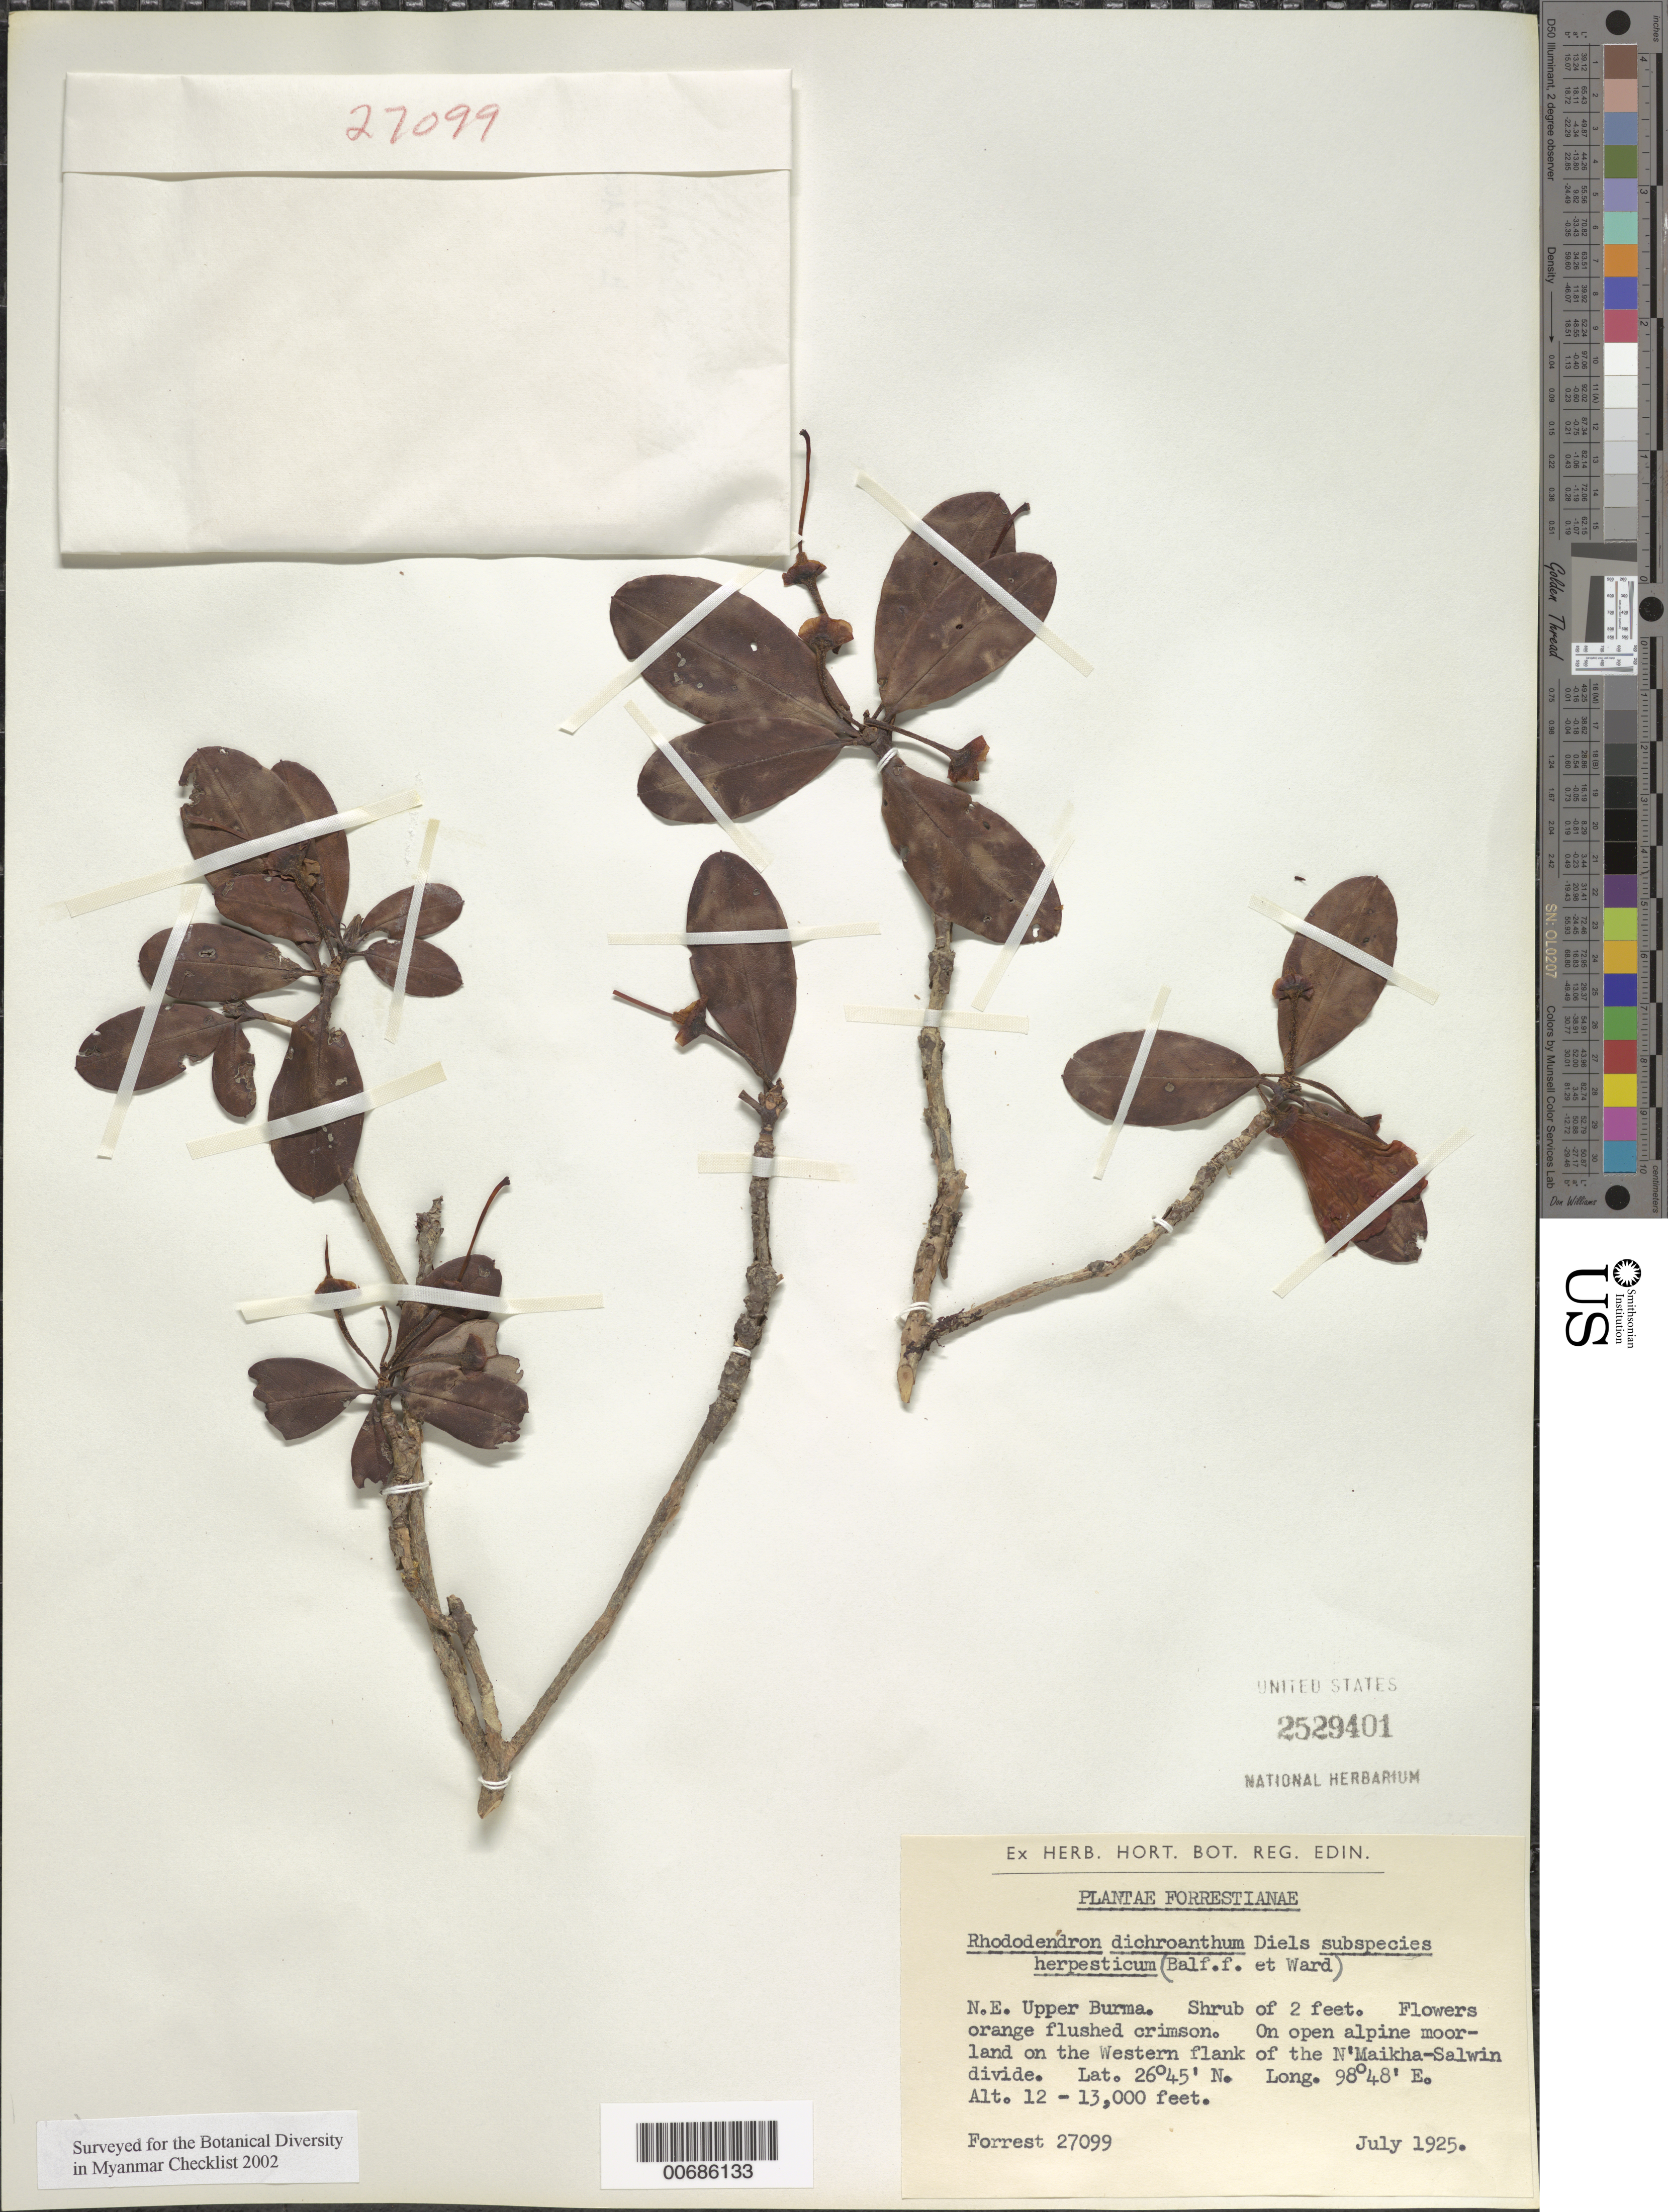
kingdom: Plantae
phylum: Tracheophyta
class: Magnoliopsida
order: Ericales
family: Ericaceae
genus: Rhododendron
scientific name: Rhododendron dichroanthum subsp. herpesticum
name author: (Balf. f. & Kingdon-Ward) Cowan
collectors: G. Forrest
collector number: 27099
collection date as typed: Jul 1925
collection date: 1925-07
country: Myanmar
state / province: Kachin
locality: N'Maikha-Salwin Divide, W flank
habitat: Open alpine moorland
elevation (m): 3658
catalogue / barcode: US 2529401